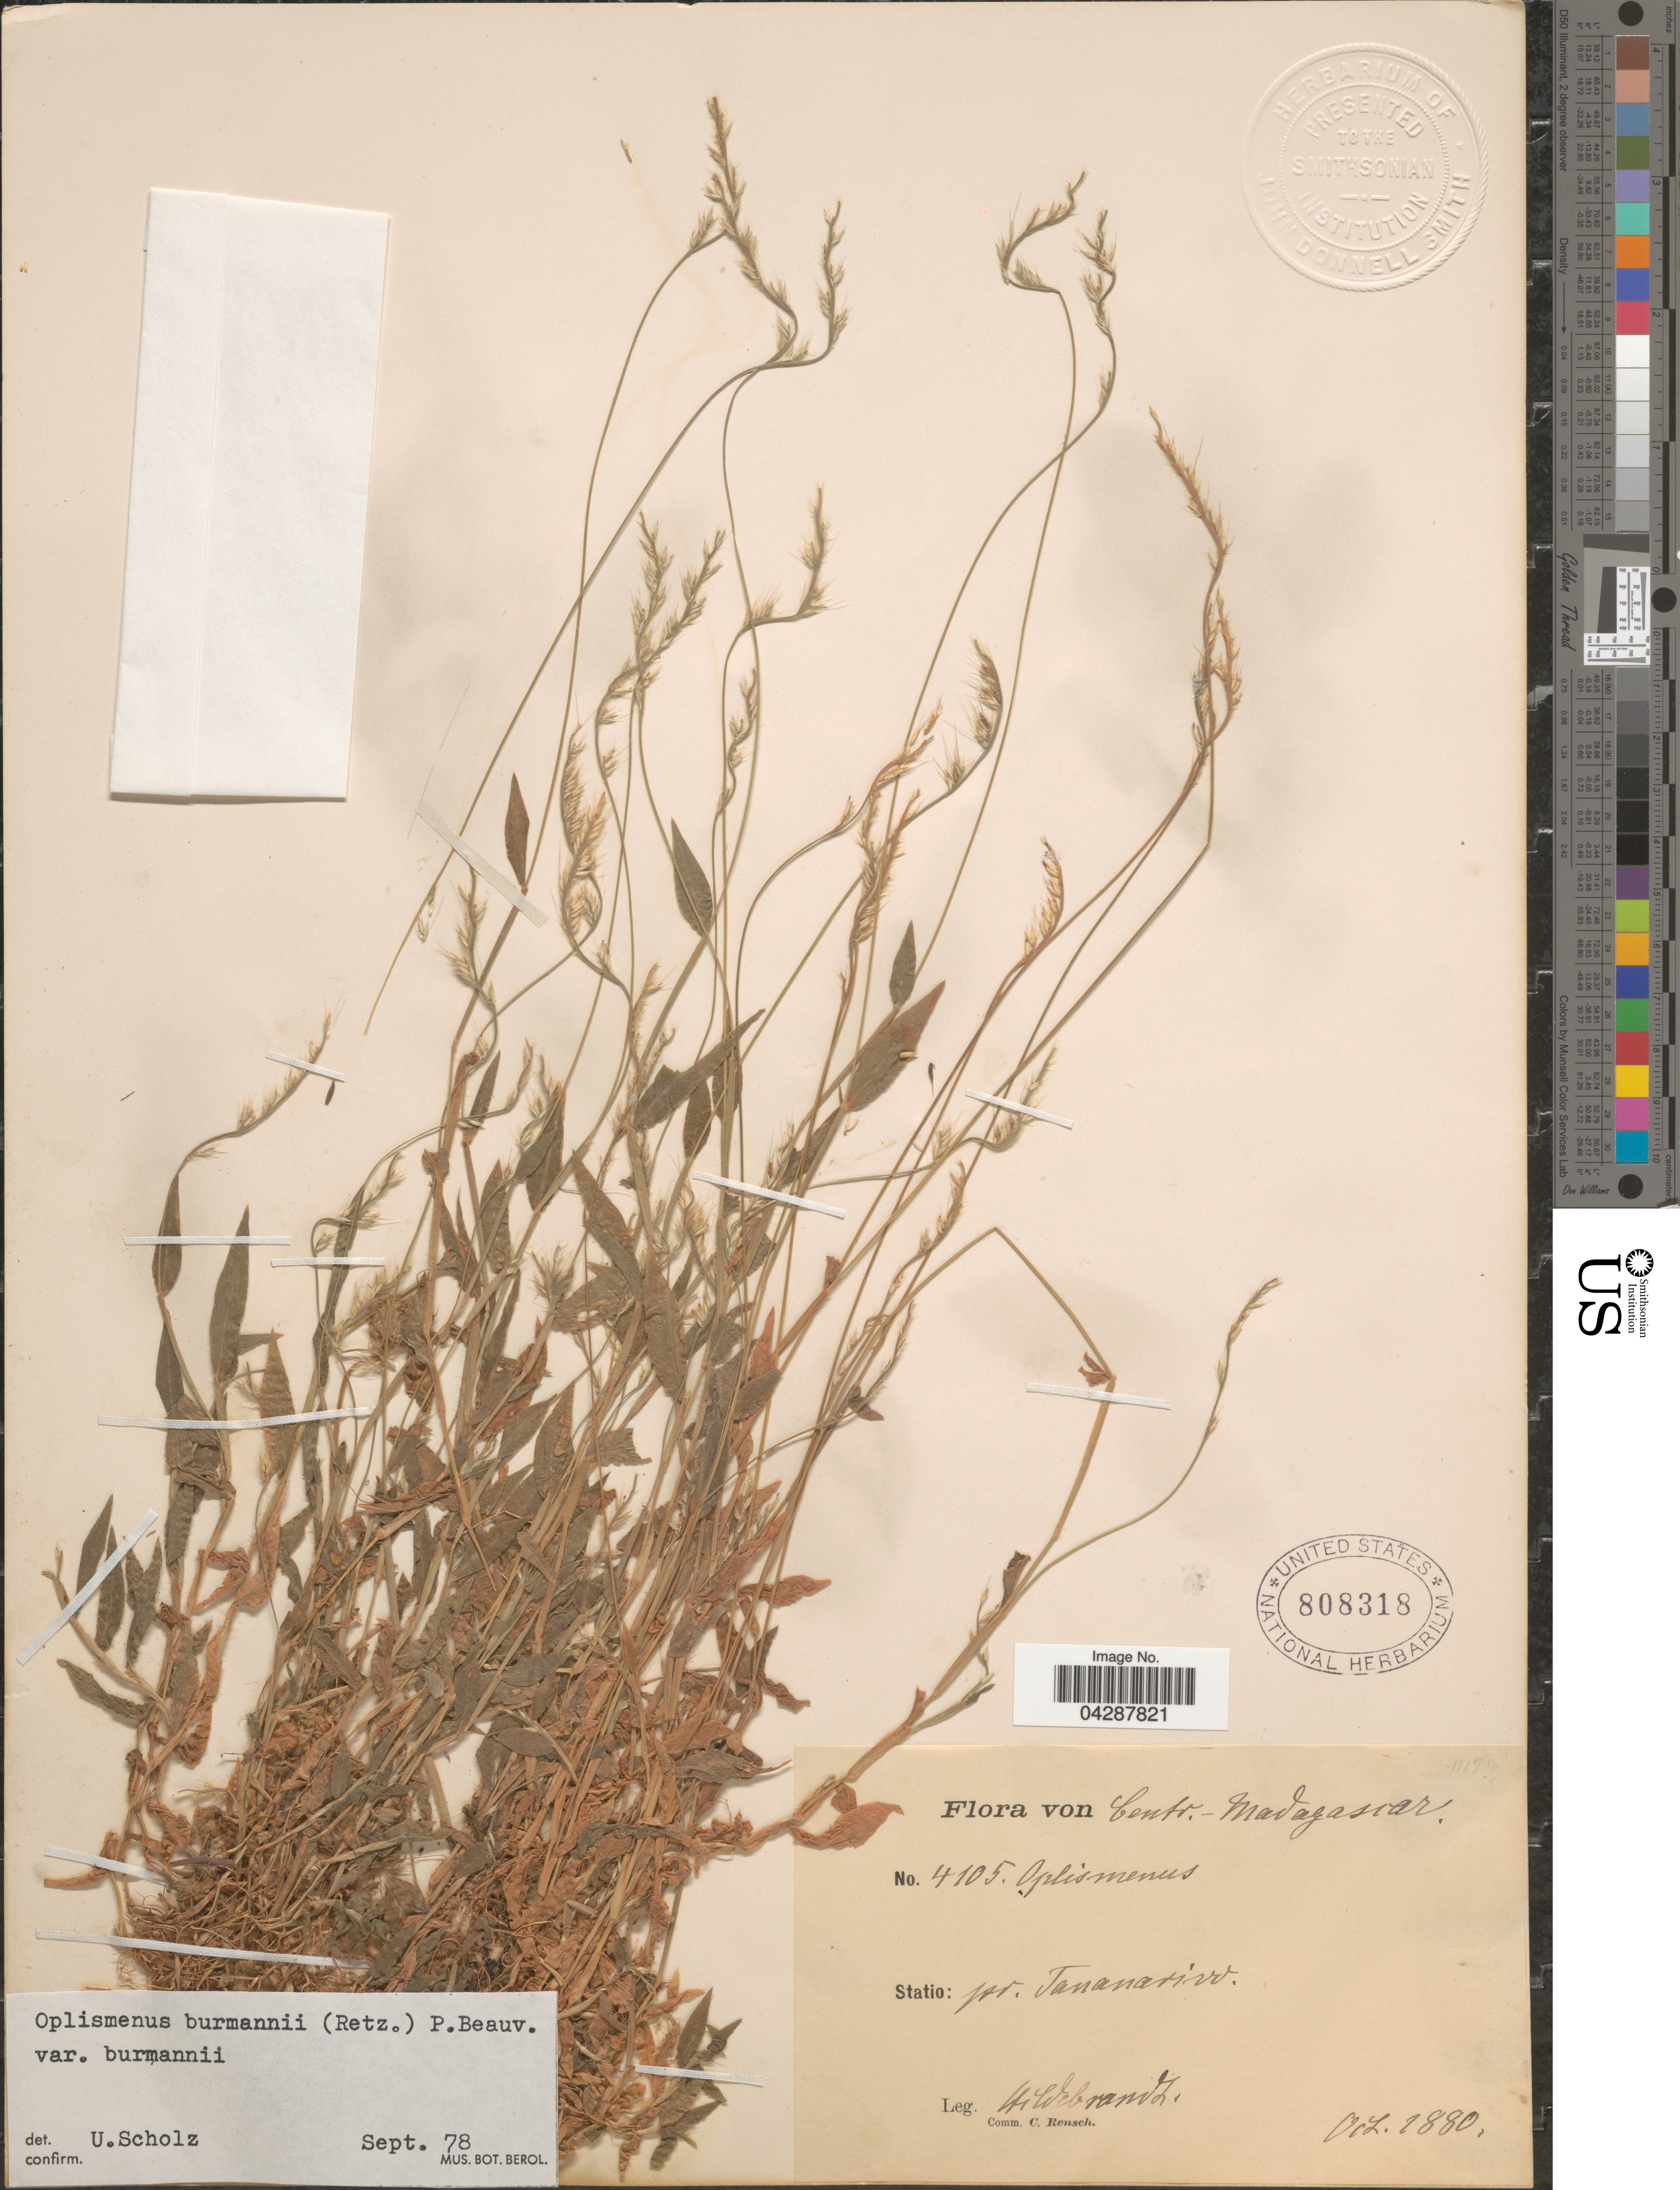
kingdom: Plantae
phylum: Tracheophyta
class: Liliopsida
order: Poales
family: Poaceae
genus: Oplismenus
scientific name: Oplismenus burmannii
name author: (Retz.) P. Beauv.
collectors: J. Hildebrandt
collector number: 4105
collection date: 1880-10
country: Madagascar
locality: Centr.-Madagascar. Pr. Tananarivo.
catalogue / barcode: US 808318